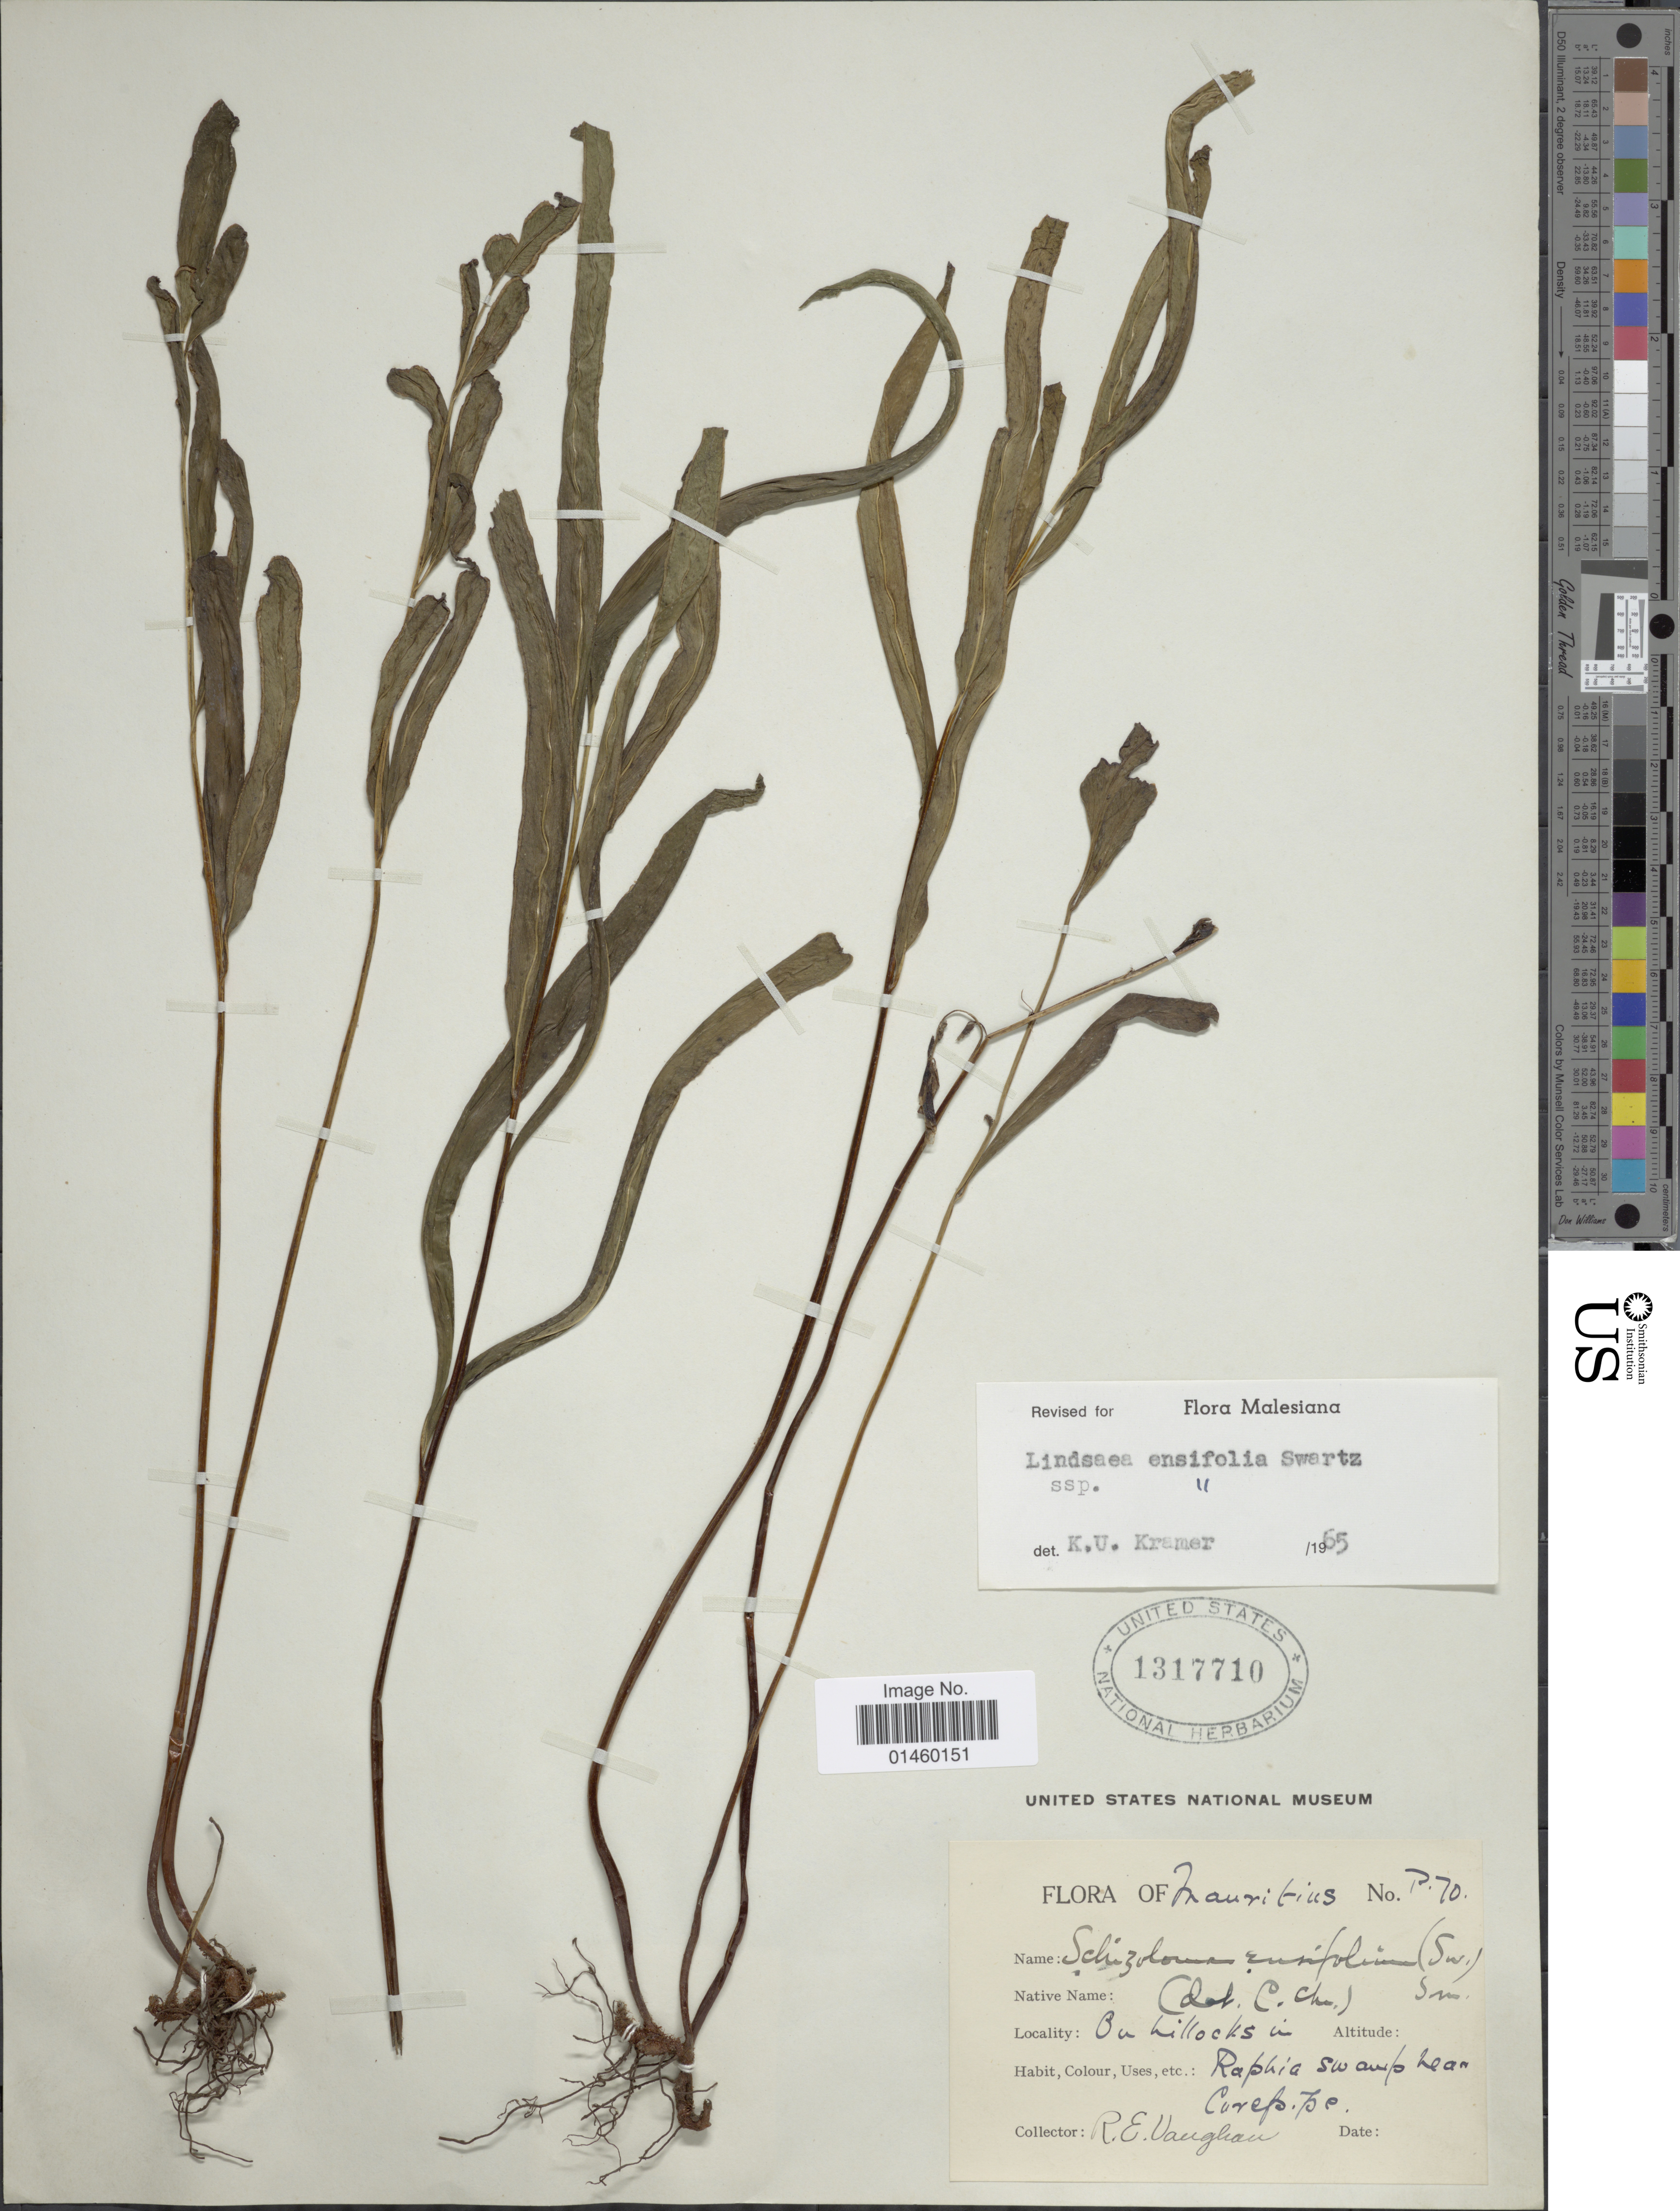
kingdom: Plantae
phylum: Tracheophyta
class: Polypodiopsida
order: Polypodiales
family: Lindsaeaceae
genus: Lindsaea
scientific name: Lindsaea ensifolia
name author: Sw.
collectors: R. Vaughan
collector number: P70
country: Mauritius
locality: Bu hillocks in. [interpreted]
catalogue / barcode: US 1317710